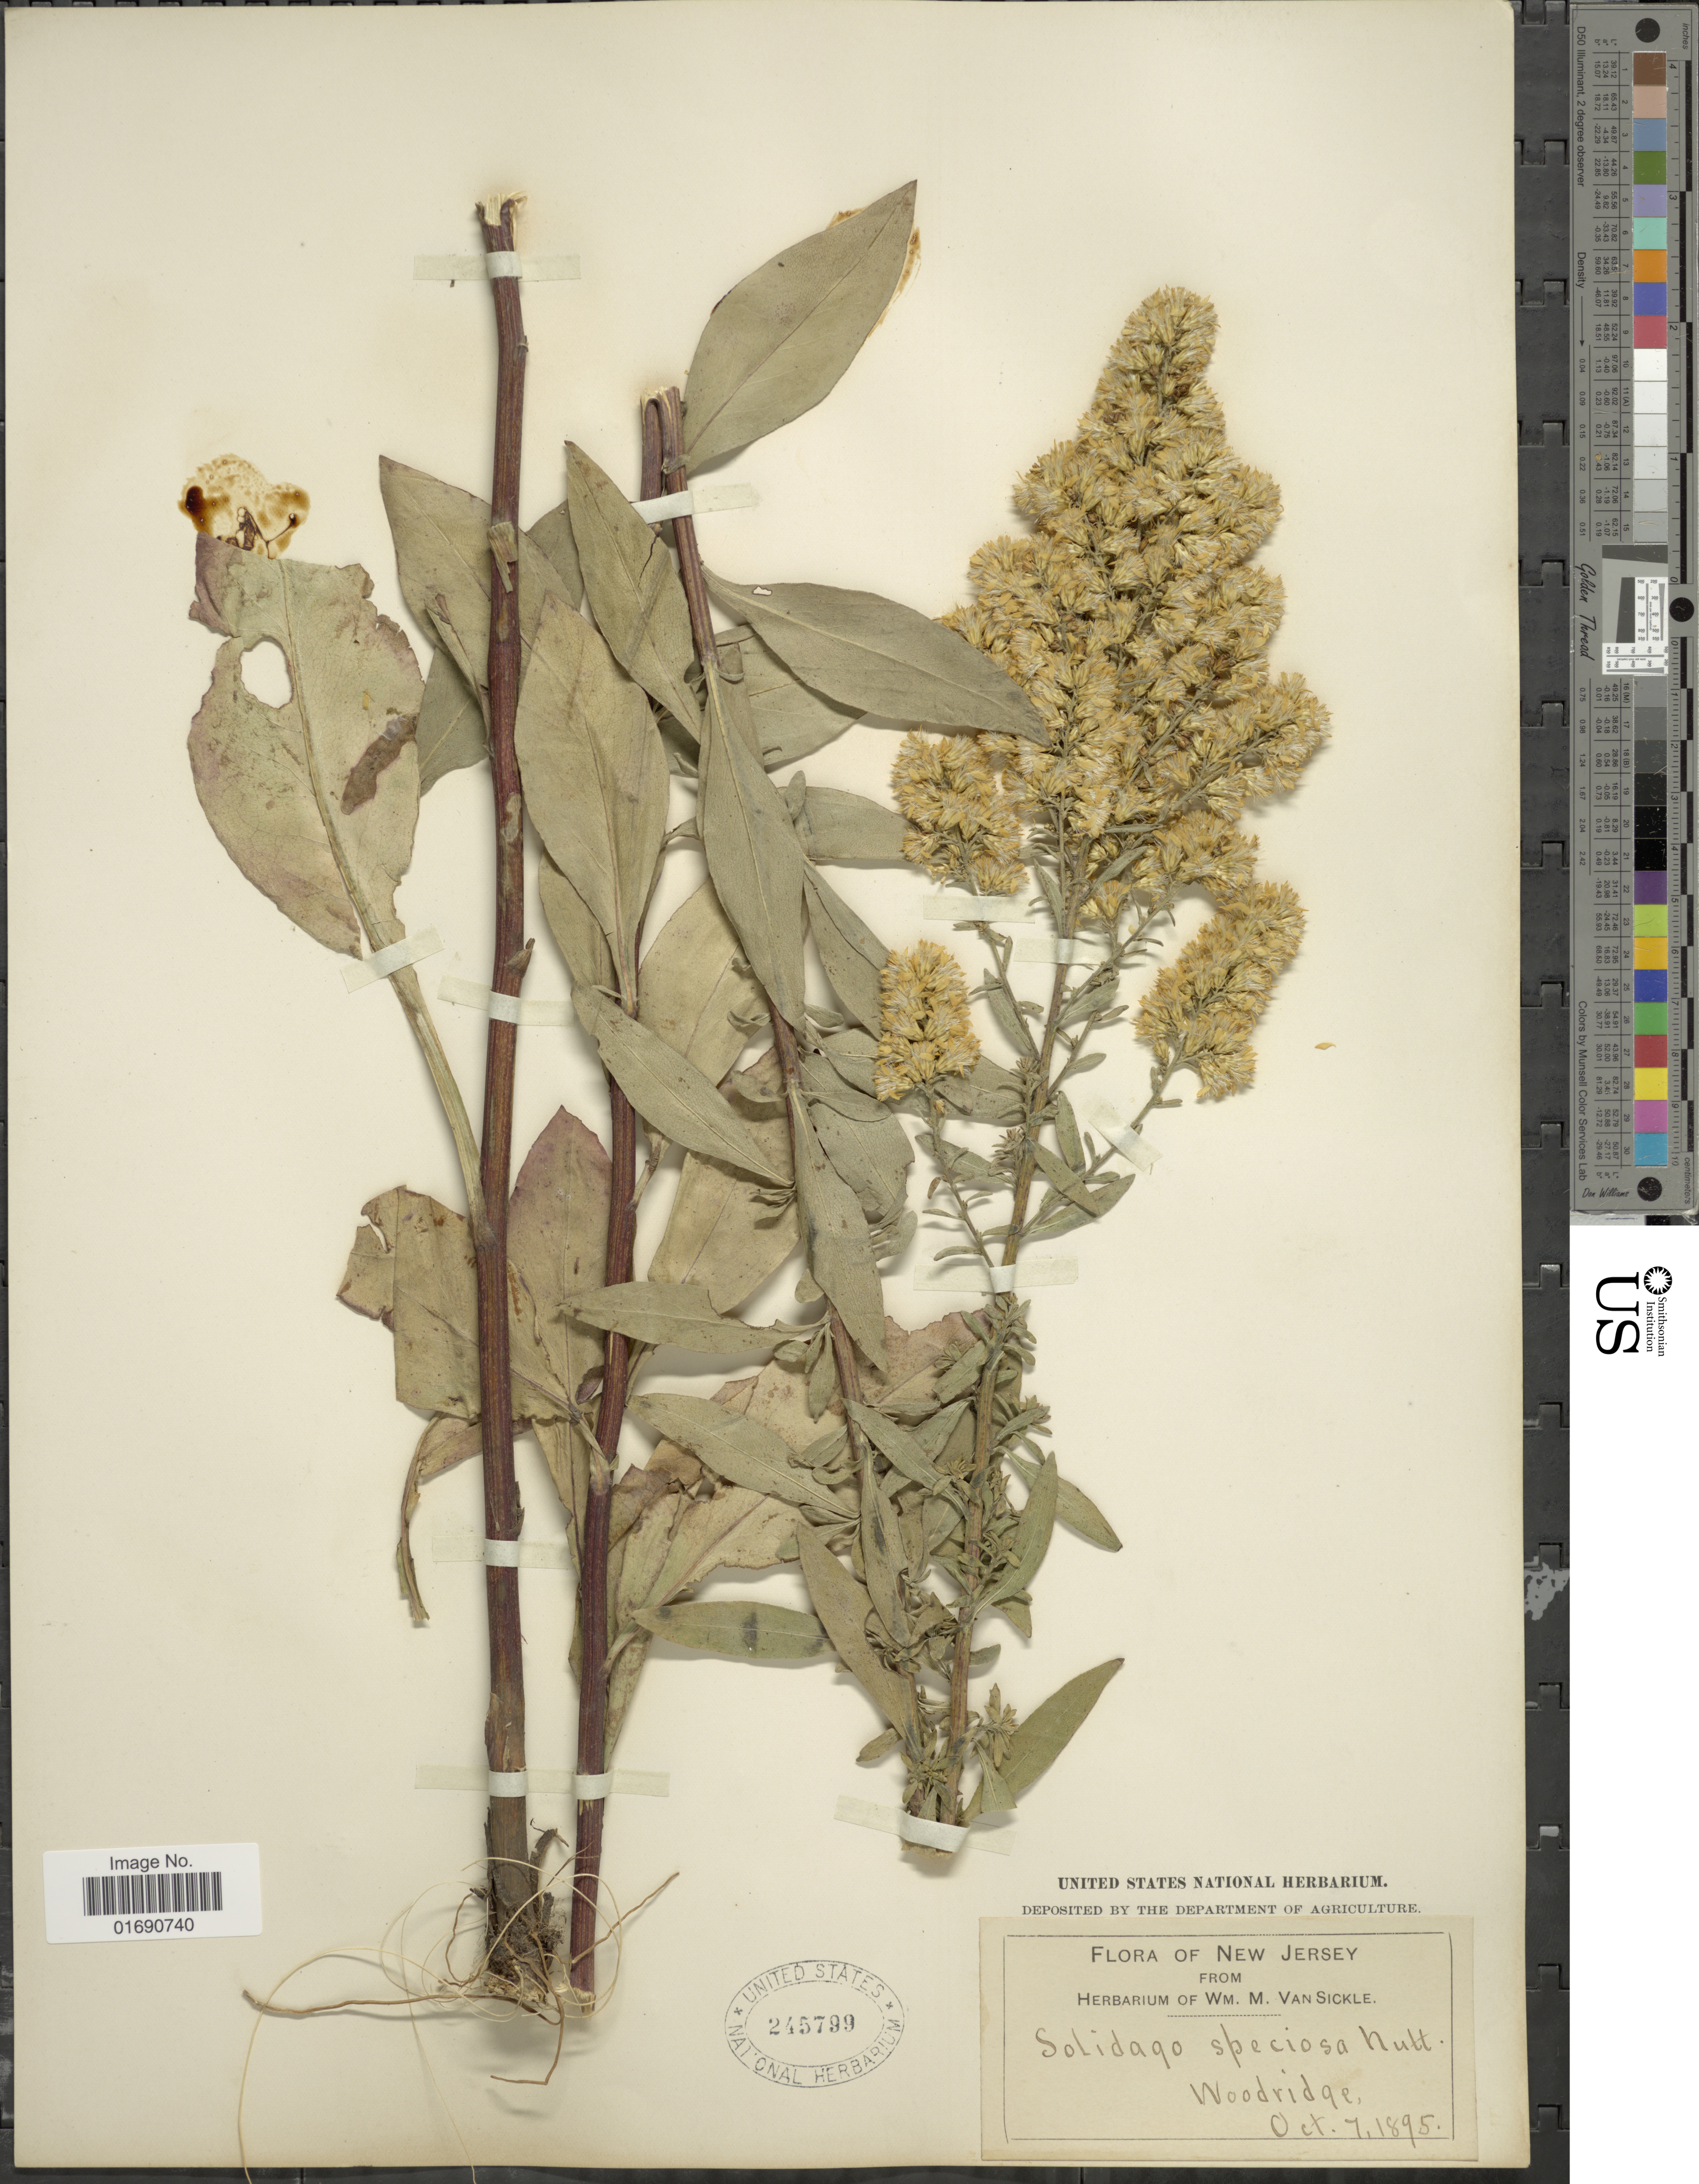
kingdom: Plantae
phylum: Tracheophyta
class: Magnoliopsida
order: Asterales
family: Asteraceae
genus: Solidago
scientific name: Solidago speciosa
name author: Nutt.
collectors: ex herb. Wm. M. Van Sickle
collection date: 1895-10-07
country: United States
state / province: New Jersey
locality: Woodridge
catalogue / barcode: US 245799